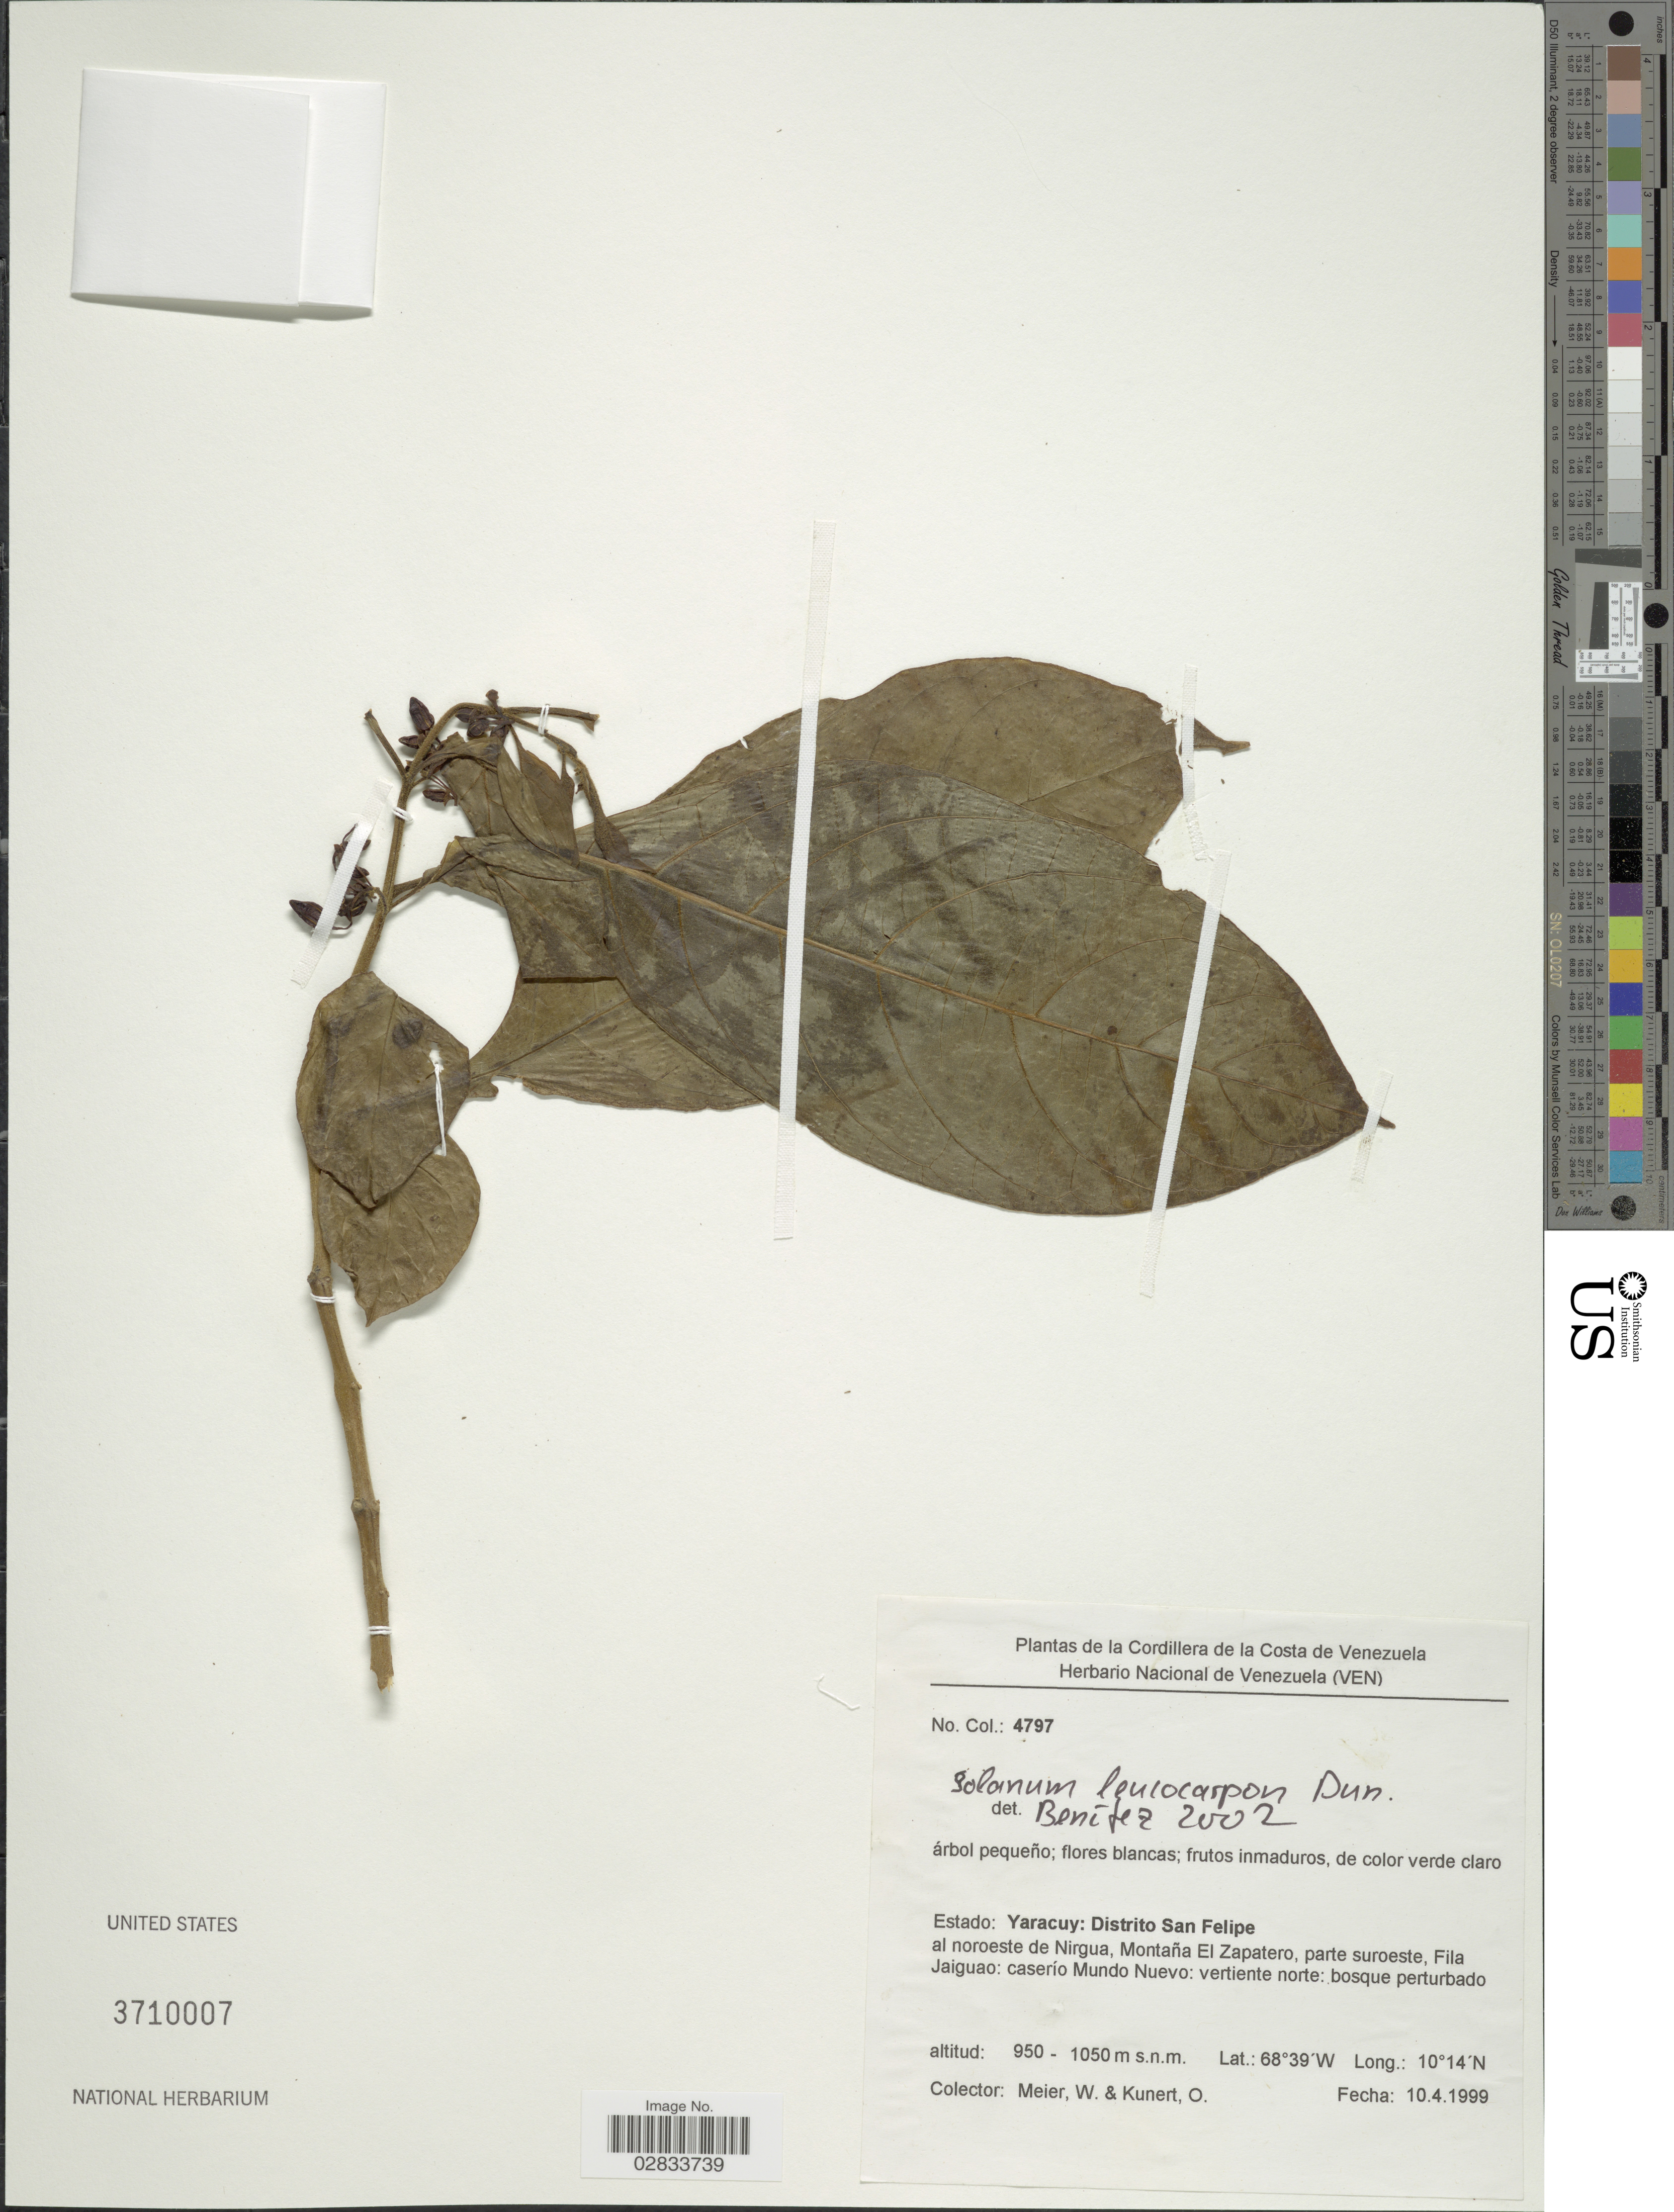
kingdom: Plantae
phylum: Tracheophyta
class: Magnoliopsida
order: Solanales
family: Solanaceae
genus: Solanum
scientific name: Solanum leucocarpon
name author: Dunal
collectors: W. Meier & O. Kunert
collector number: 4797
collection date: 1999-04-10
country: Venezuela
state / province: Yaracuy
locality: Estado: Yaracuy: Distrito San Felipe, al noroeste de Nirgua, Montaña El Zapatero, parte suroeste, Fila Jaiguao: caserío Mundo Nuevo: vertiente norte: bosque perturbado. La Cordillera de la Costa de Venezuela.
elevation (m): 950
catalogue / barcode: US 3710007